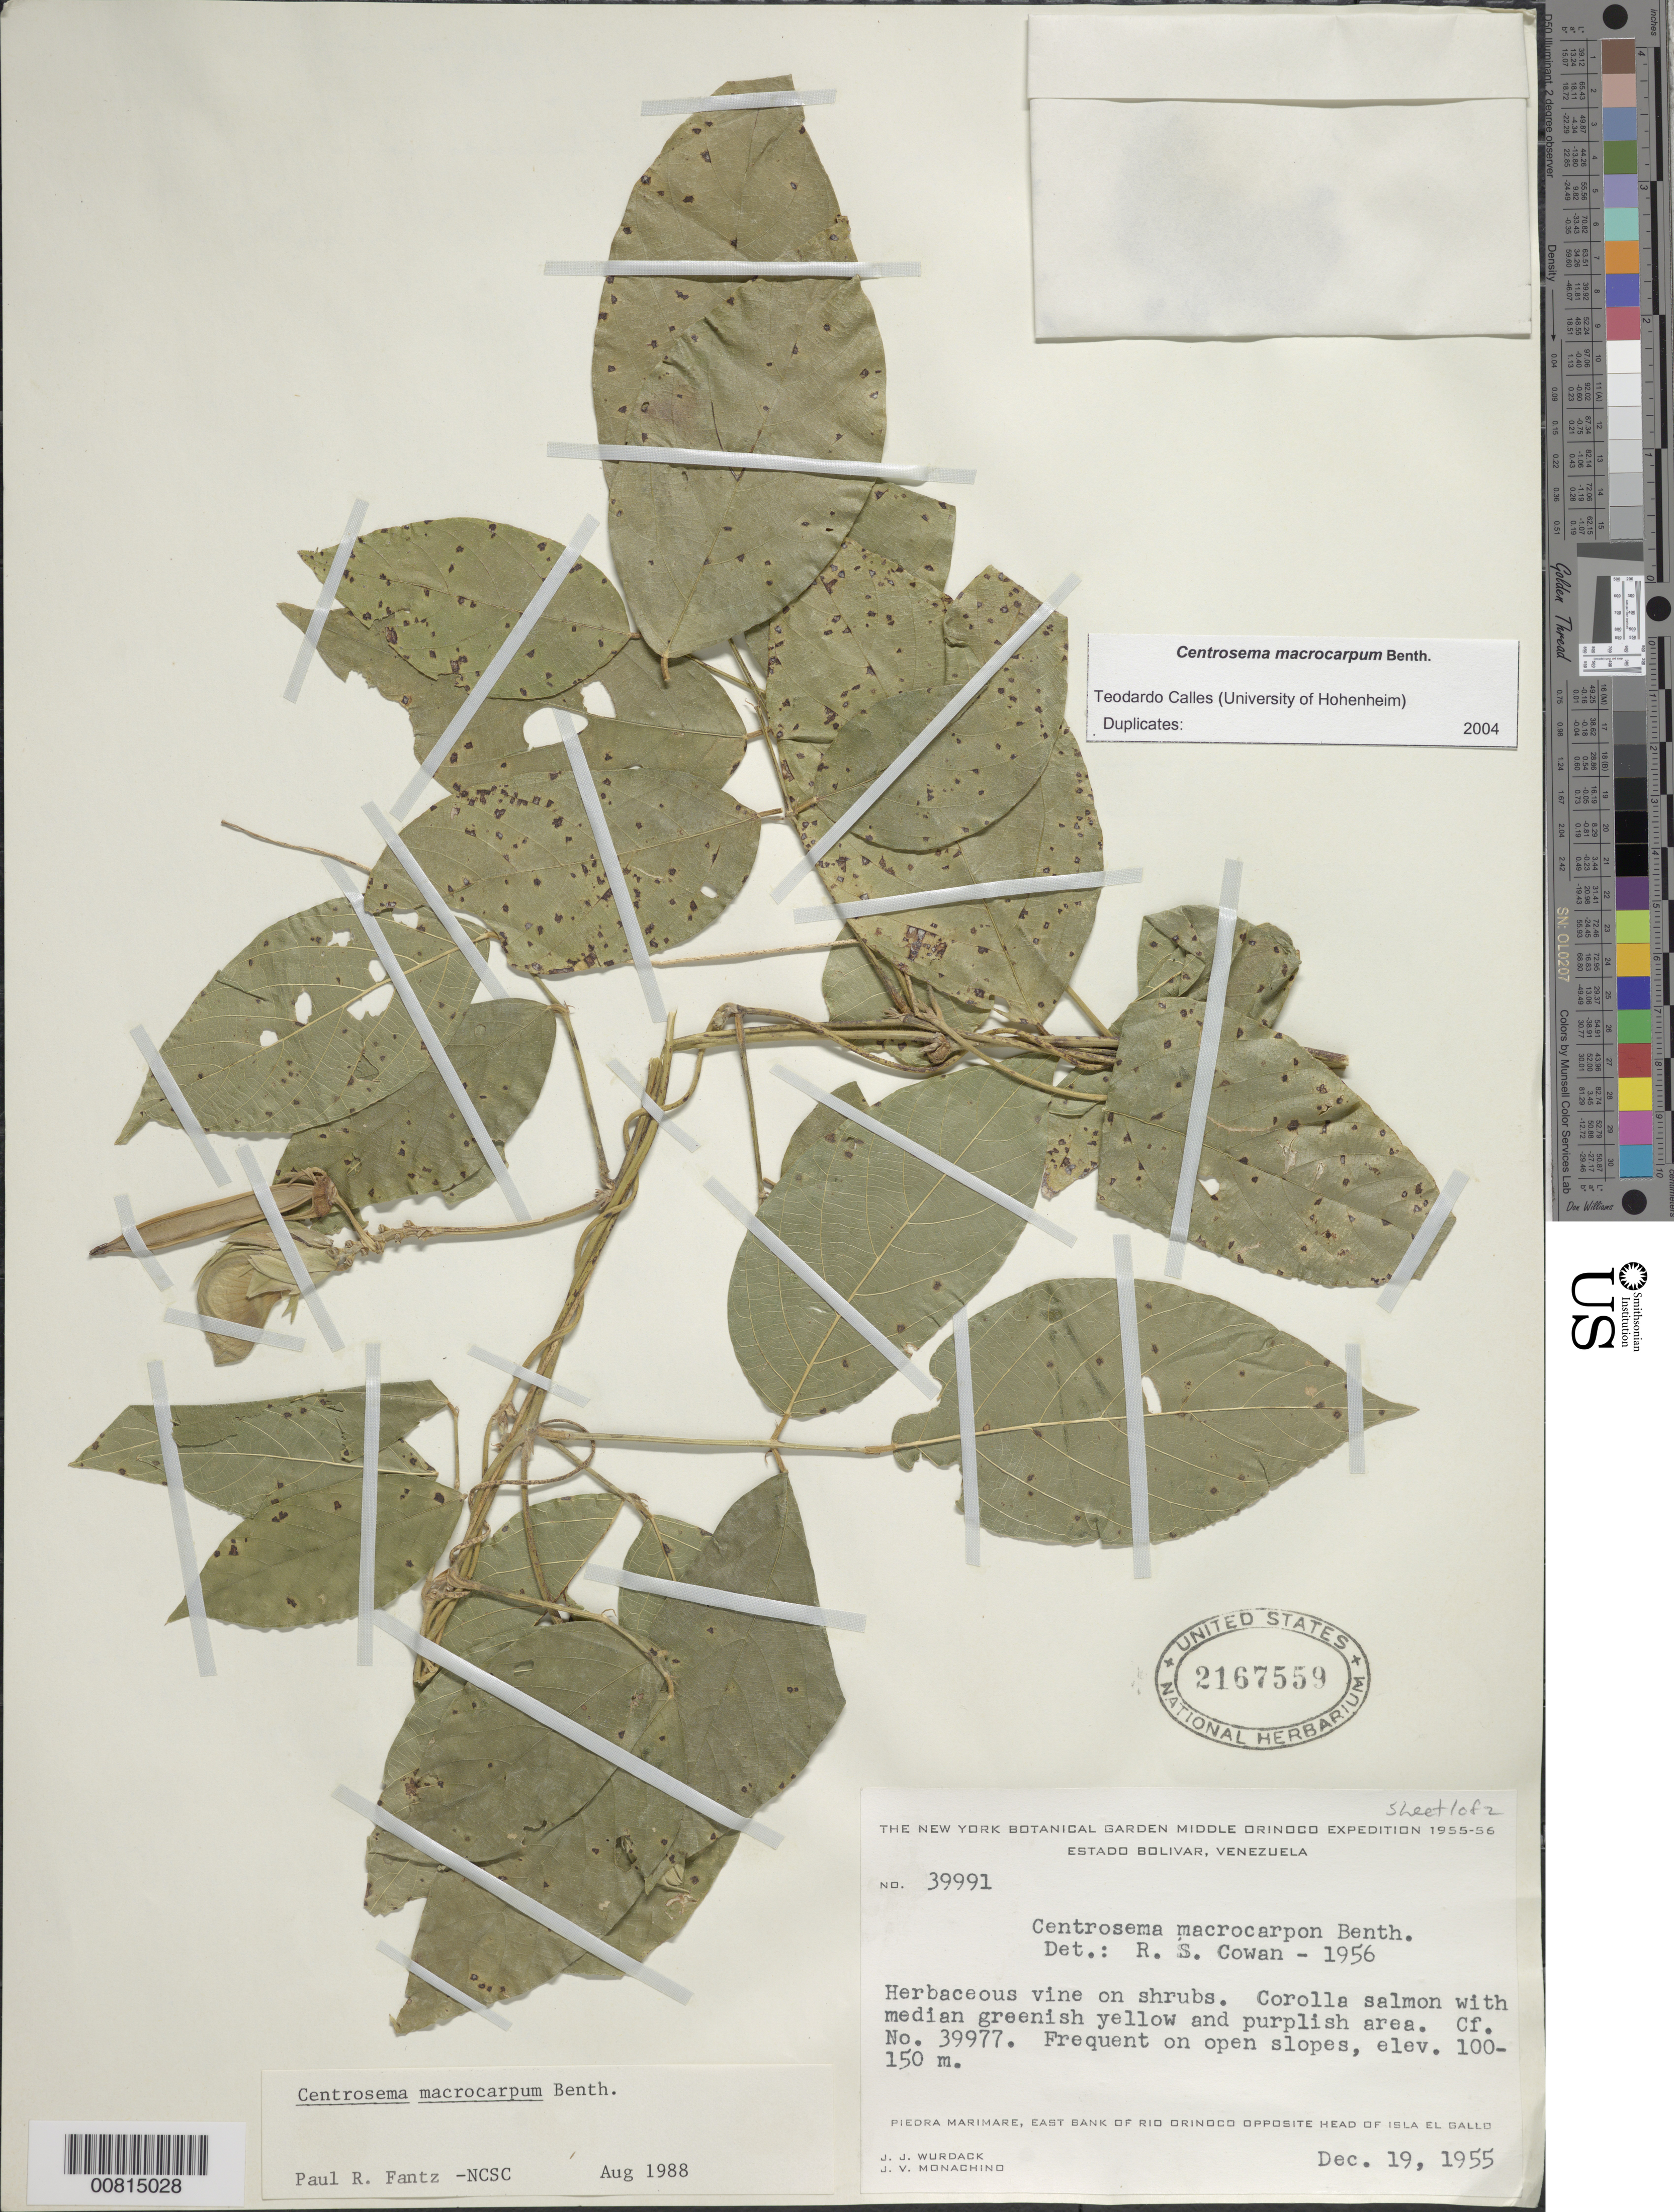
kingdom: Plantae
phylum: Tracheophyta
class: Magnoliopsida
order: Fabales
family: Fabaceae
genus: Centrosema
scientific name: Centrosema macrocarpum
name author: Benth.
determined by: Calles, T.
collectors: J. J. Wurdack & J. V. Monachino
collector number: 39991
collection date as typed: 19-Dec-55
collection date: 1955-12-19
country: Venezuela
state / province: Bolívar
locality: Piedra Marimare, E bank of Río Orinoco, opposite head of Isla el Gallo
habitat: Open slopes on shrubs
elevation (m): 150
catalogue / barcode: US 2167559